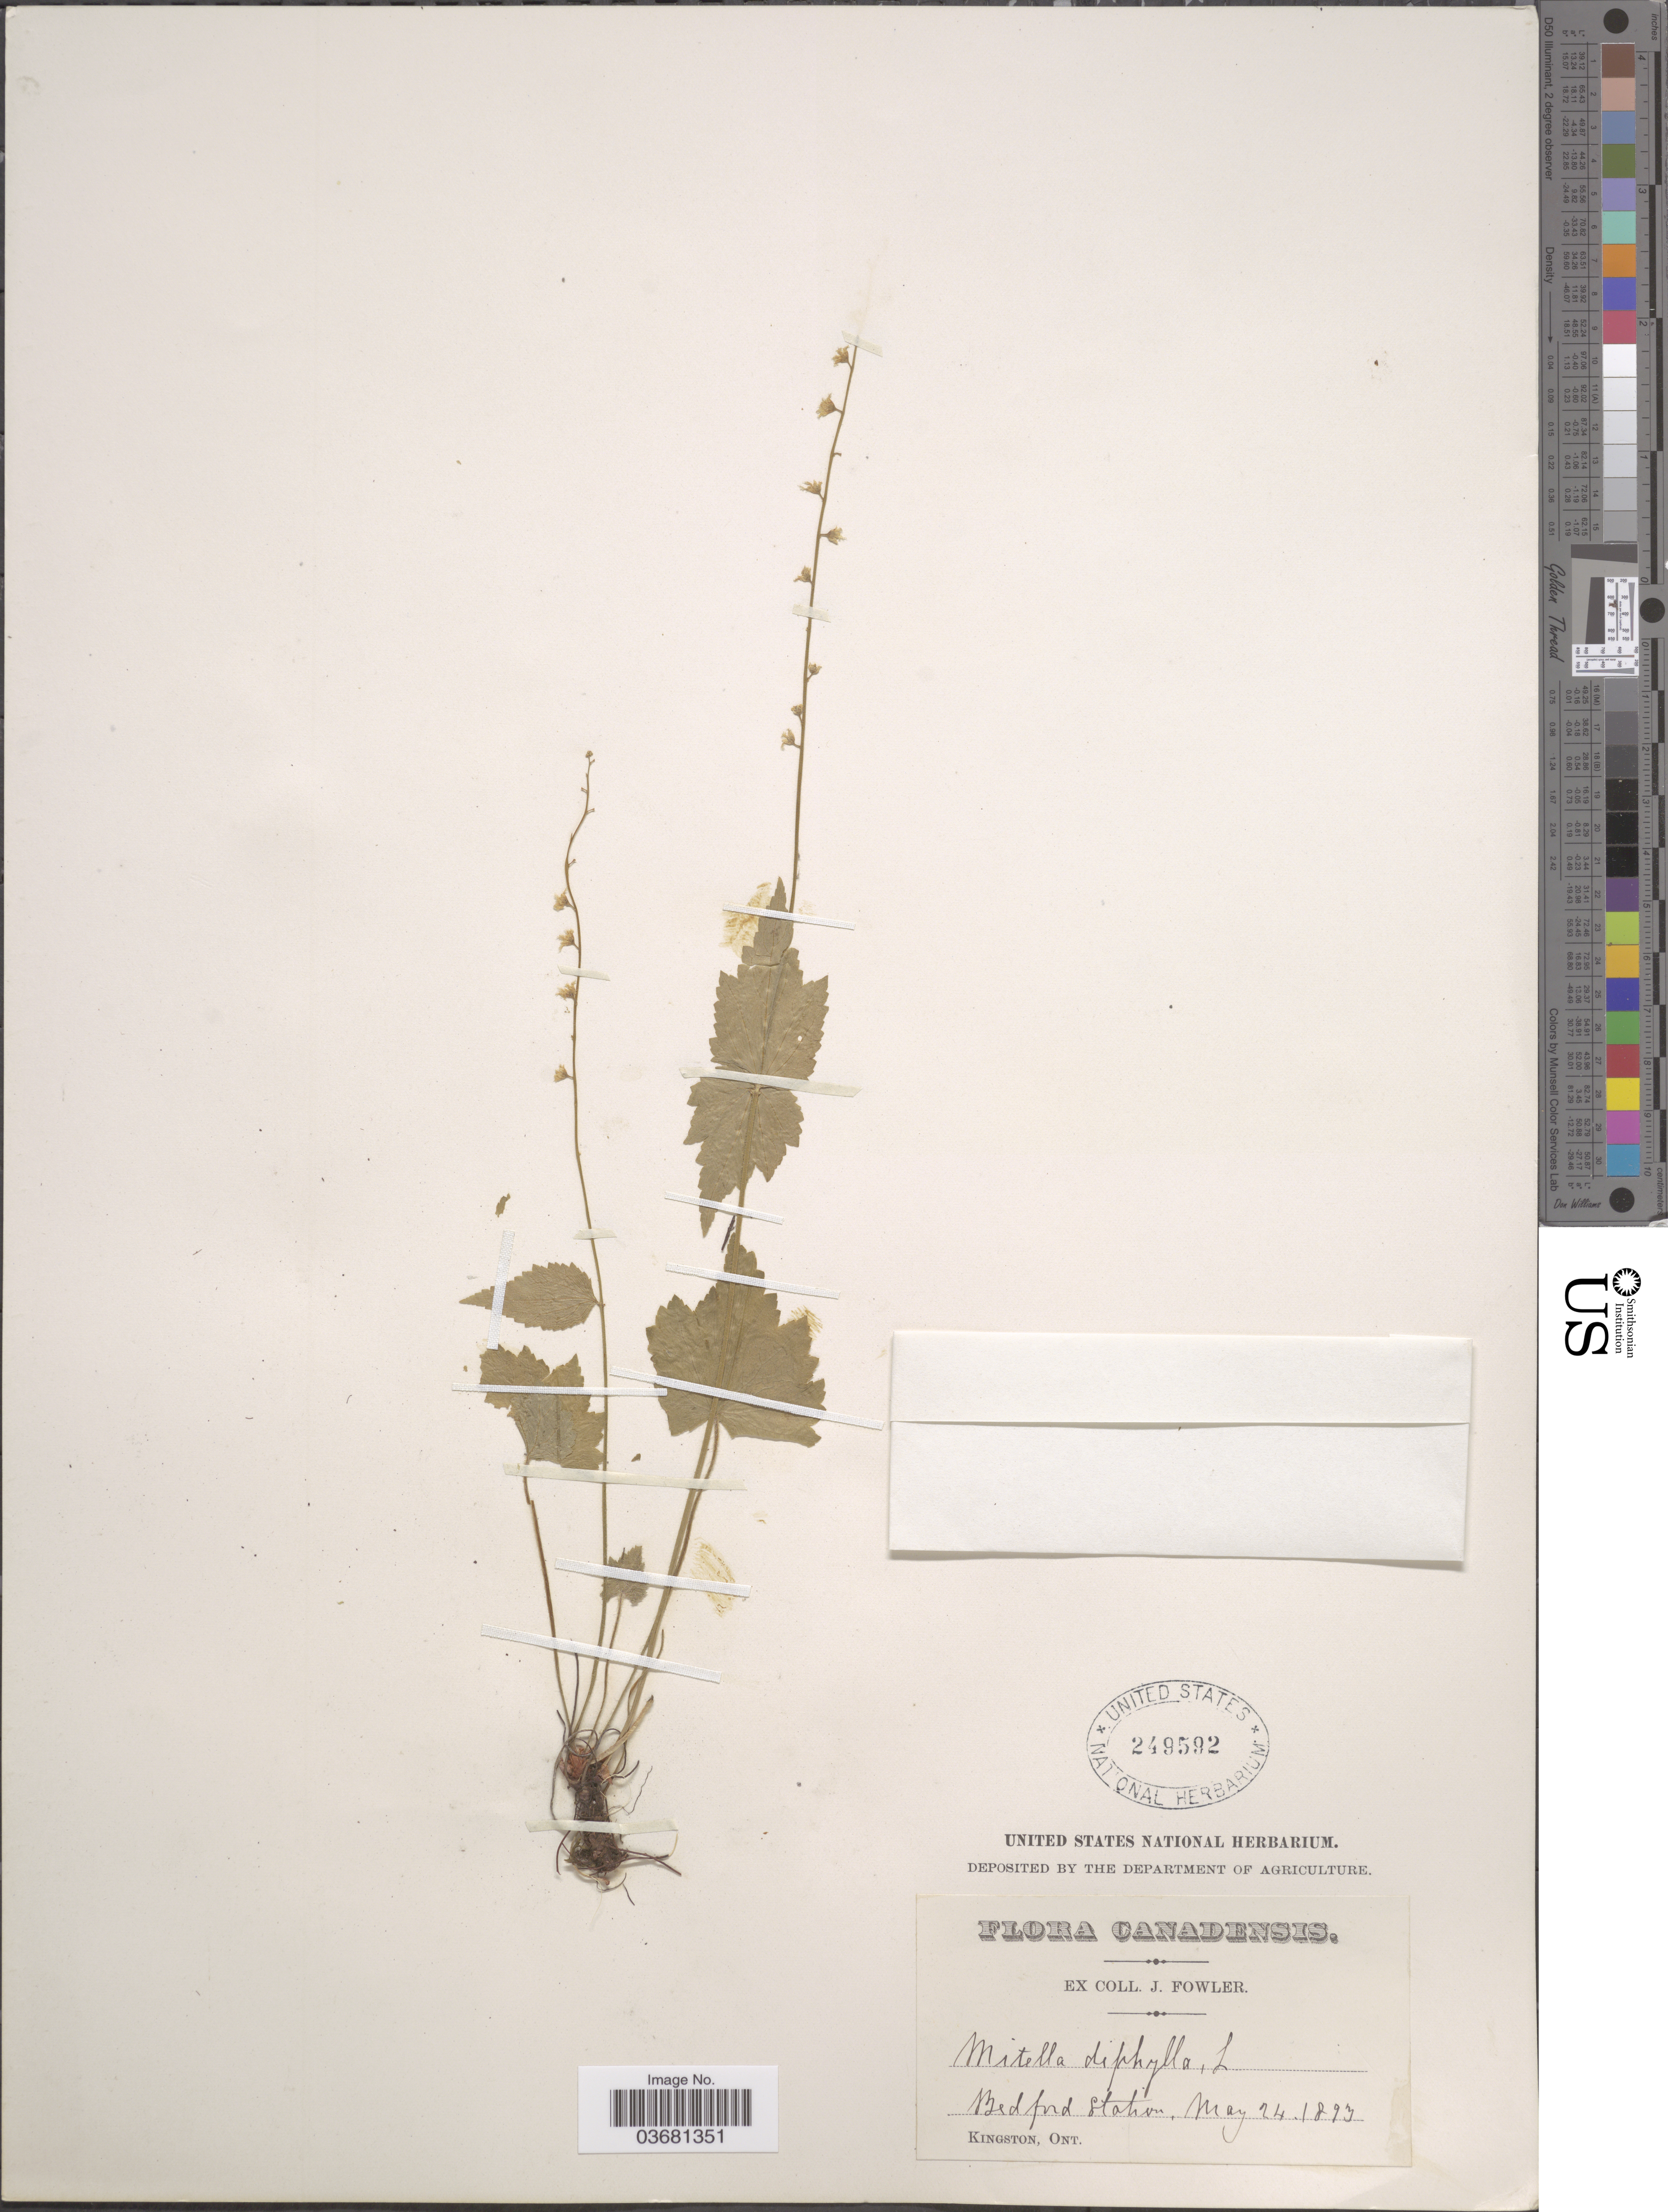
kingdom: Plantae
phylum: Tracheophyta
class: Magnoliopsida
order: Saxifragales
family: Saxifragaceae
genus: Mitella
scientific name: Mitella diphylla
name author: L.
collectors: J. Fowler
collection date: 1893-05-24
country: Canada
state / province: Ontario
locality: Canadensis. Bedford Station.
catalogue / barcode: US 249592